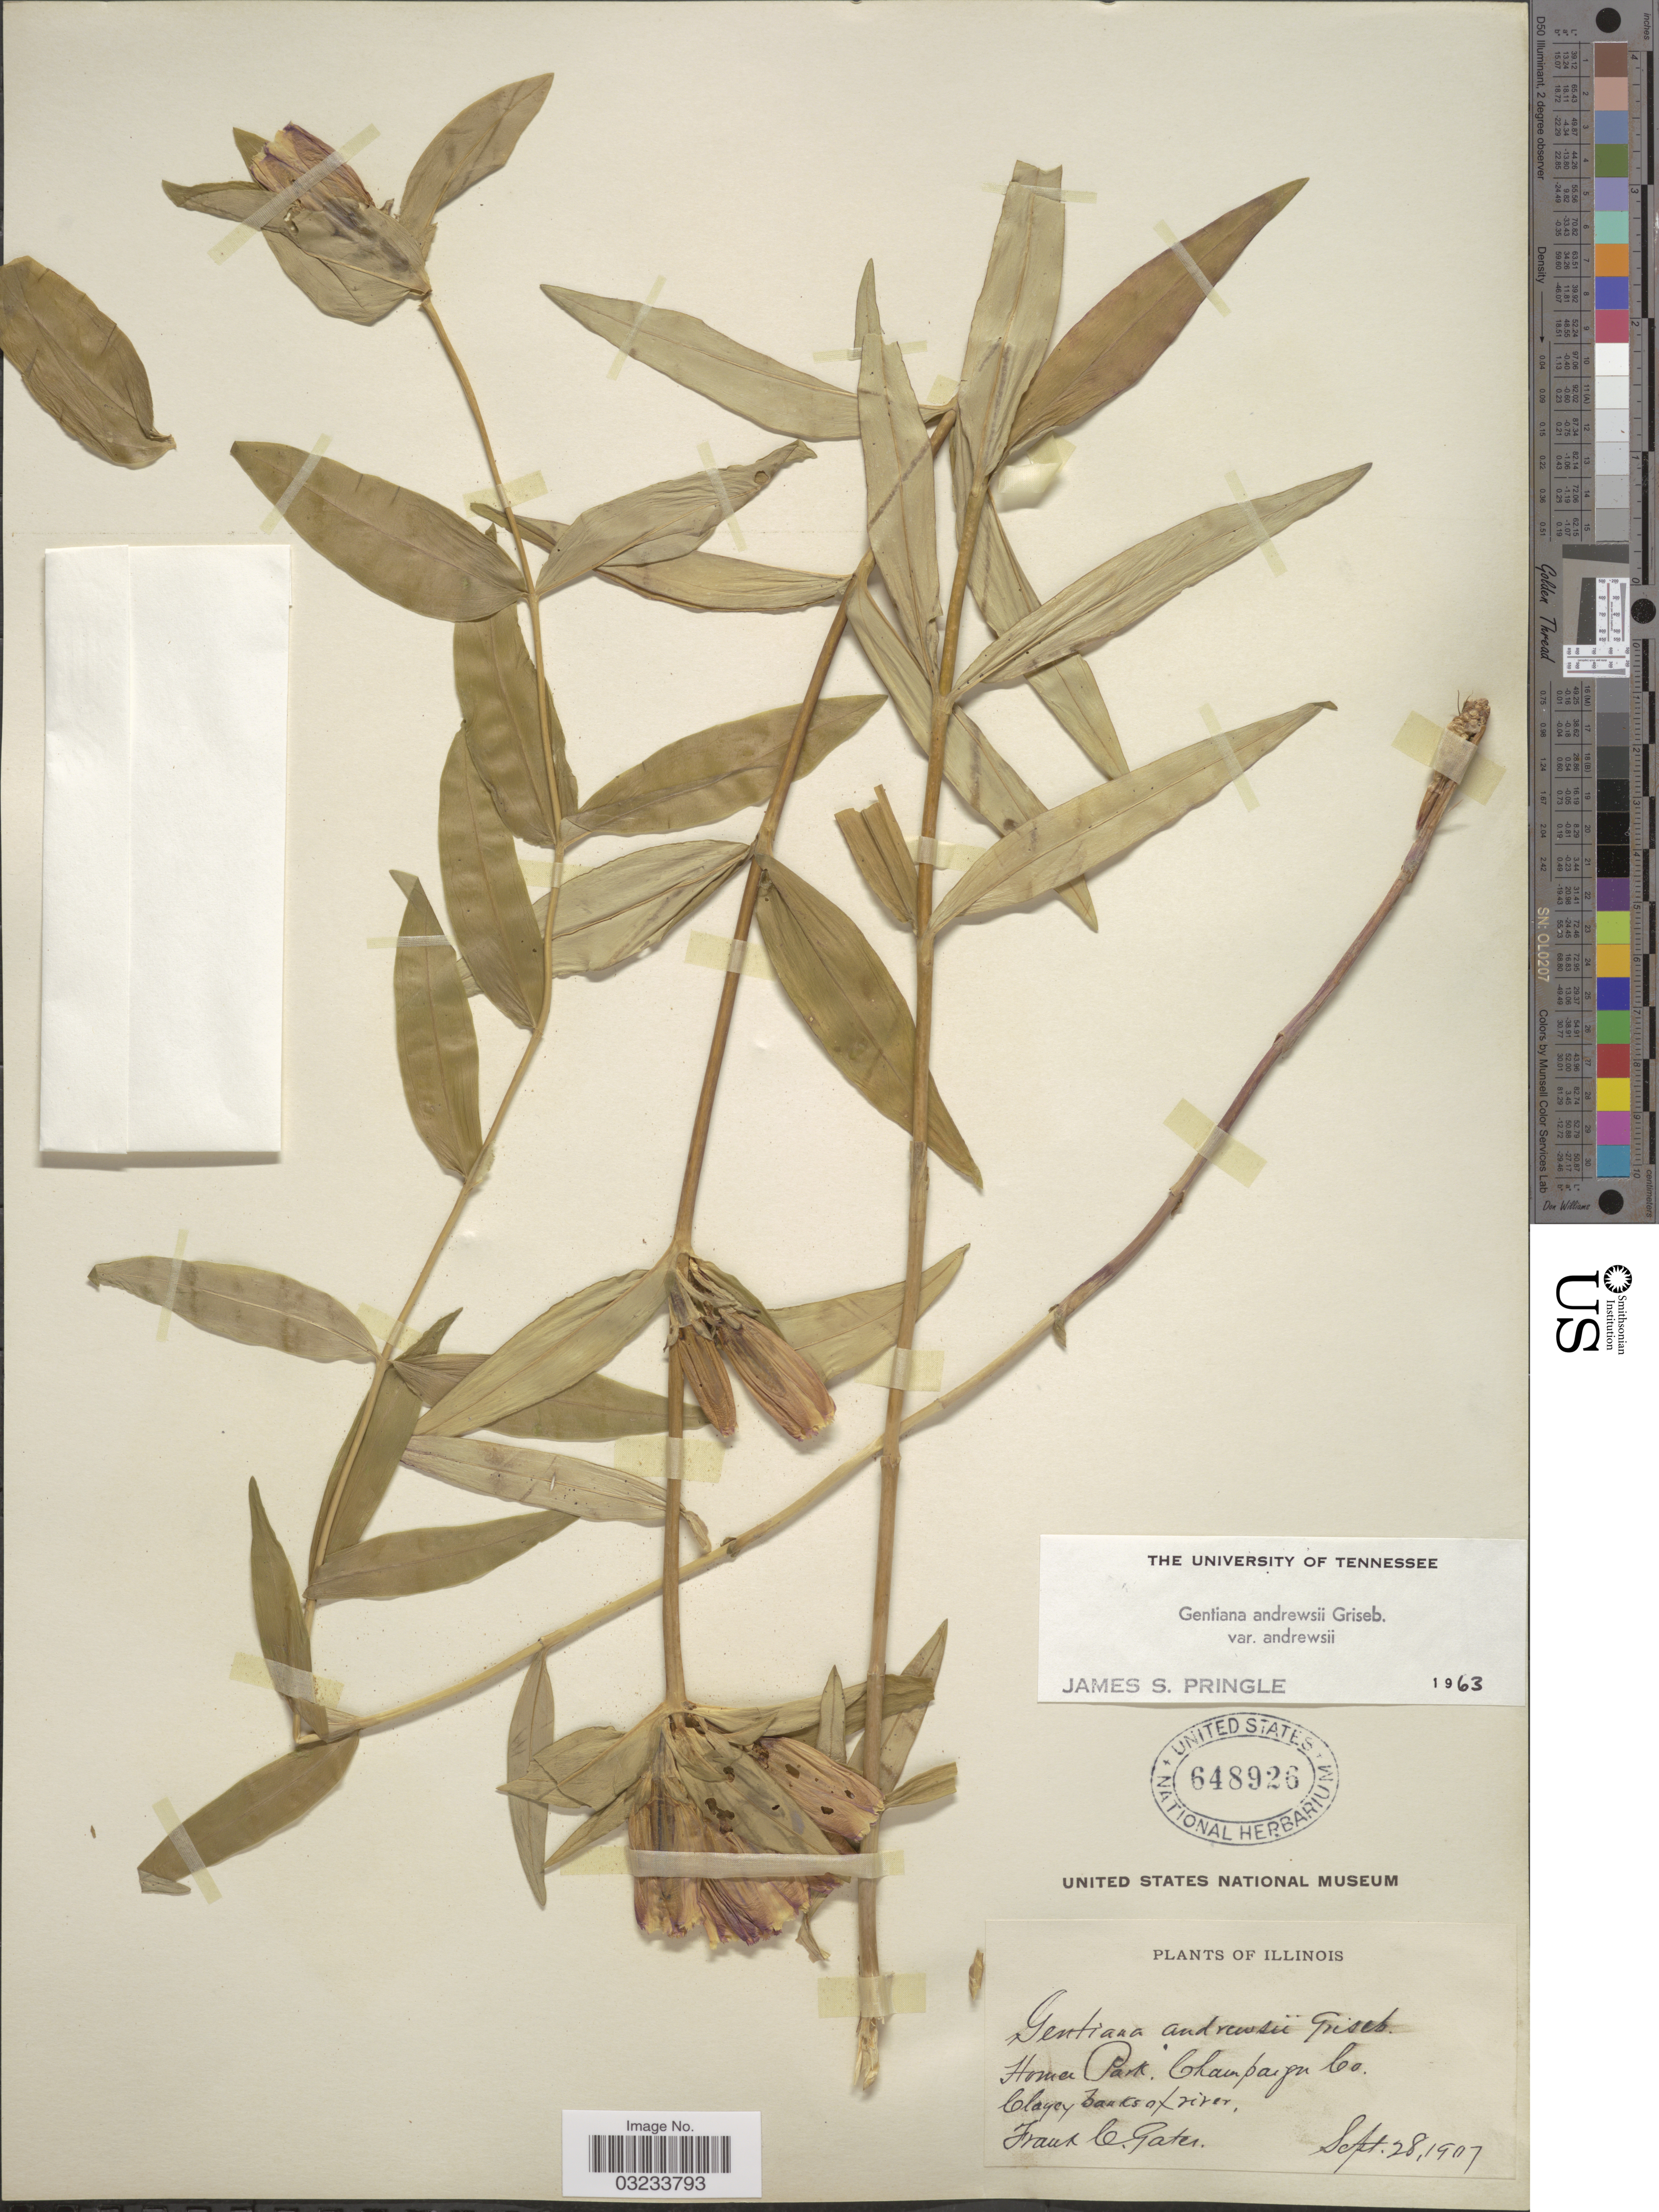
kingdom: Plantae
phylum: Tracheophyta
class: Magnoliopsida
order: Gentianales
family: Gentianaceae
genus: Gentiana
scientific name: Gentiana andrewsii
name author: Griseb.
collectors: F. C. Gates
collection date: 1907-09-28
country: United States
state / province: Illinois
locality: Homer Park. Champaign Co.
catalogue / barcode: US 648926